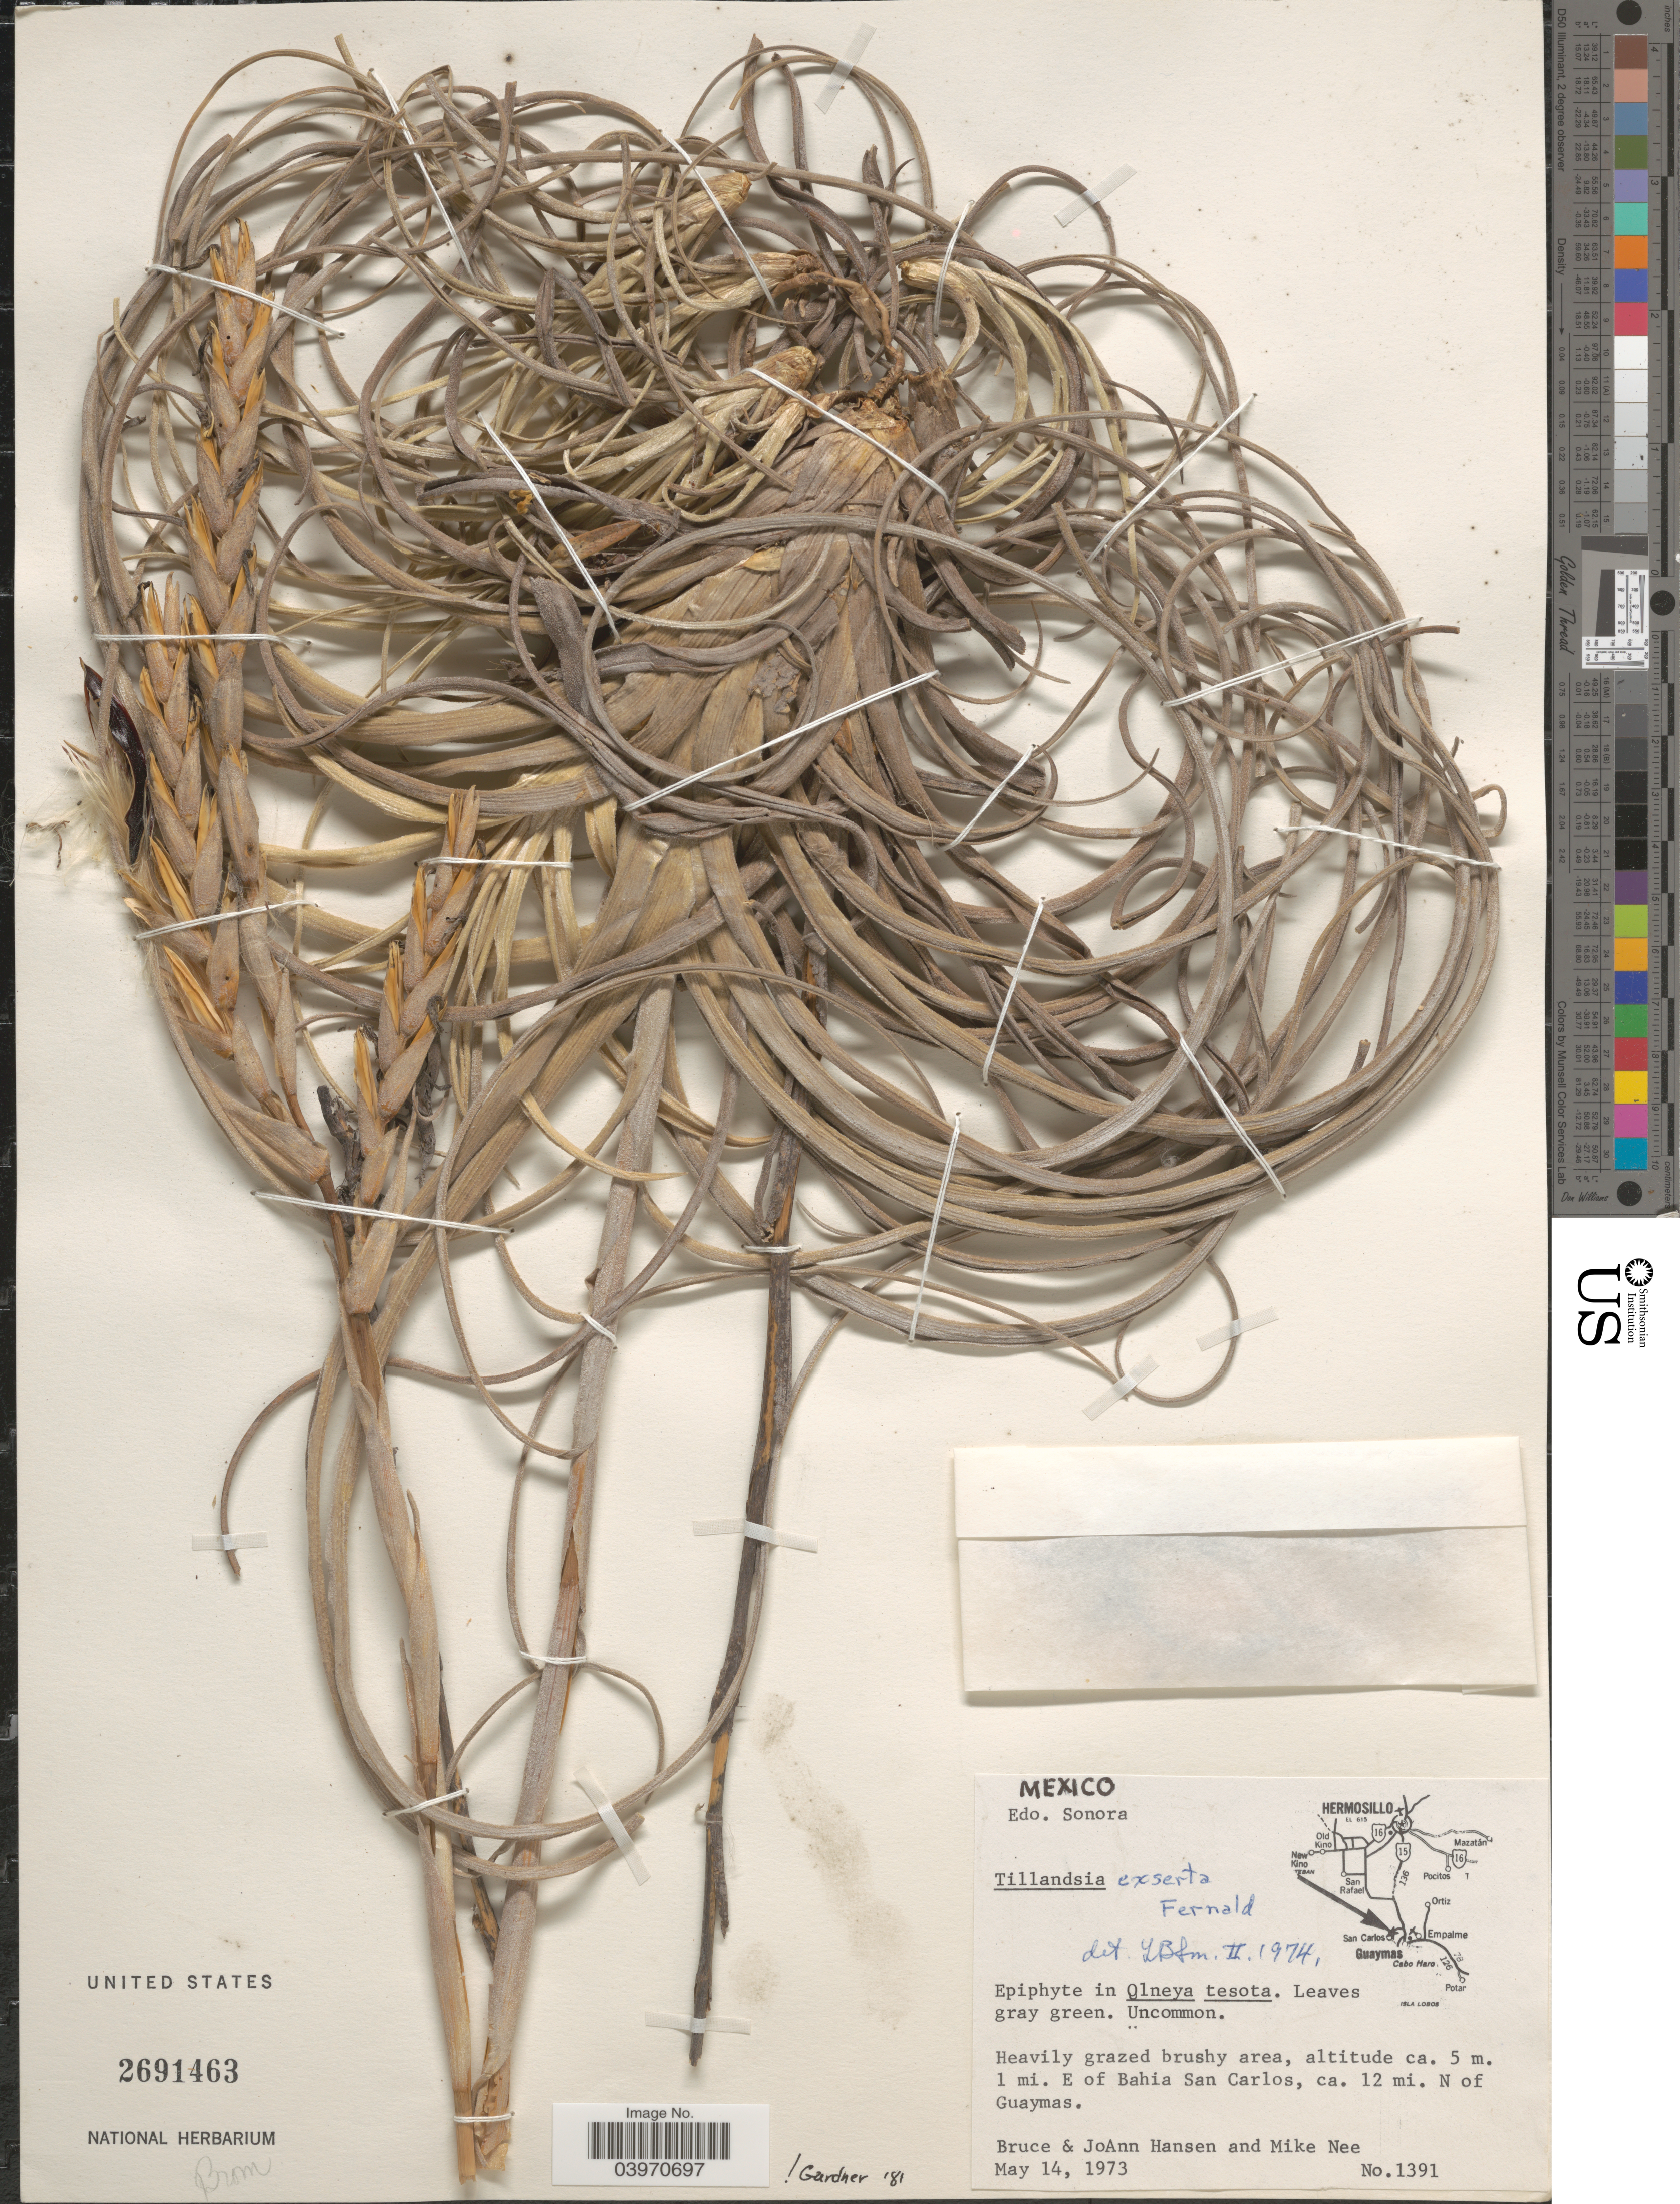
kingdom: Plantae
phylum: Tracheophyta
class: Liliopsida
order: Poales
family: Bromeliaceae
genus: Tillandsia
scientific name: Tillandsia exserta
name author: Fernald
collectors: B. Hansen, J. Hansen & M. Nee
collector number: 1391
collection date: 1973-05-14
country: Mexico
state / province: Sonora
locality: Edo. Sonora. 1 mi. E of Bahia San Carlos, ca. 12 mi. N of Guaymas.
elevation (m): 5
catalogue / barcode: US 2691463